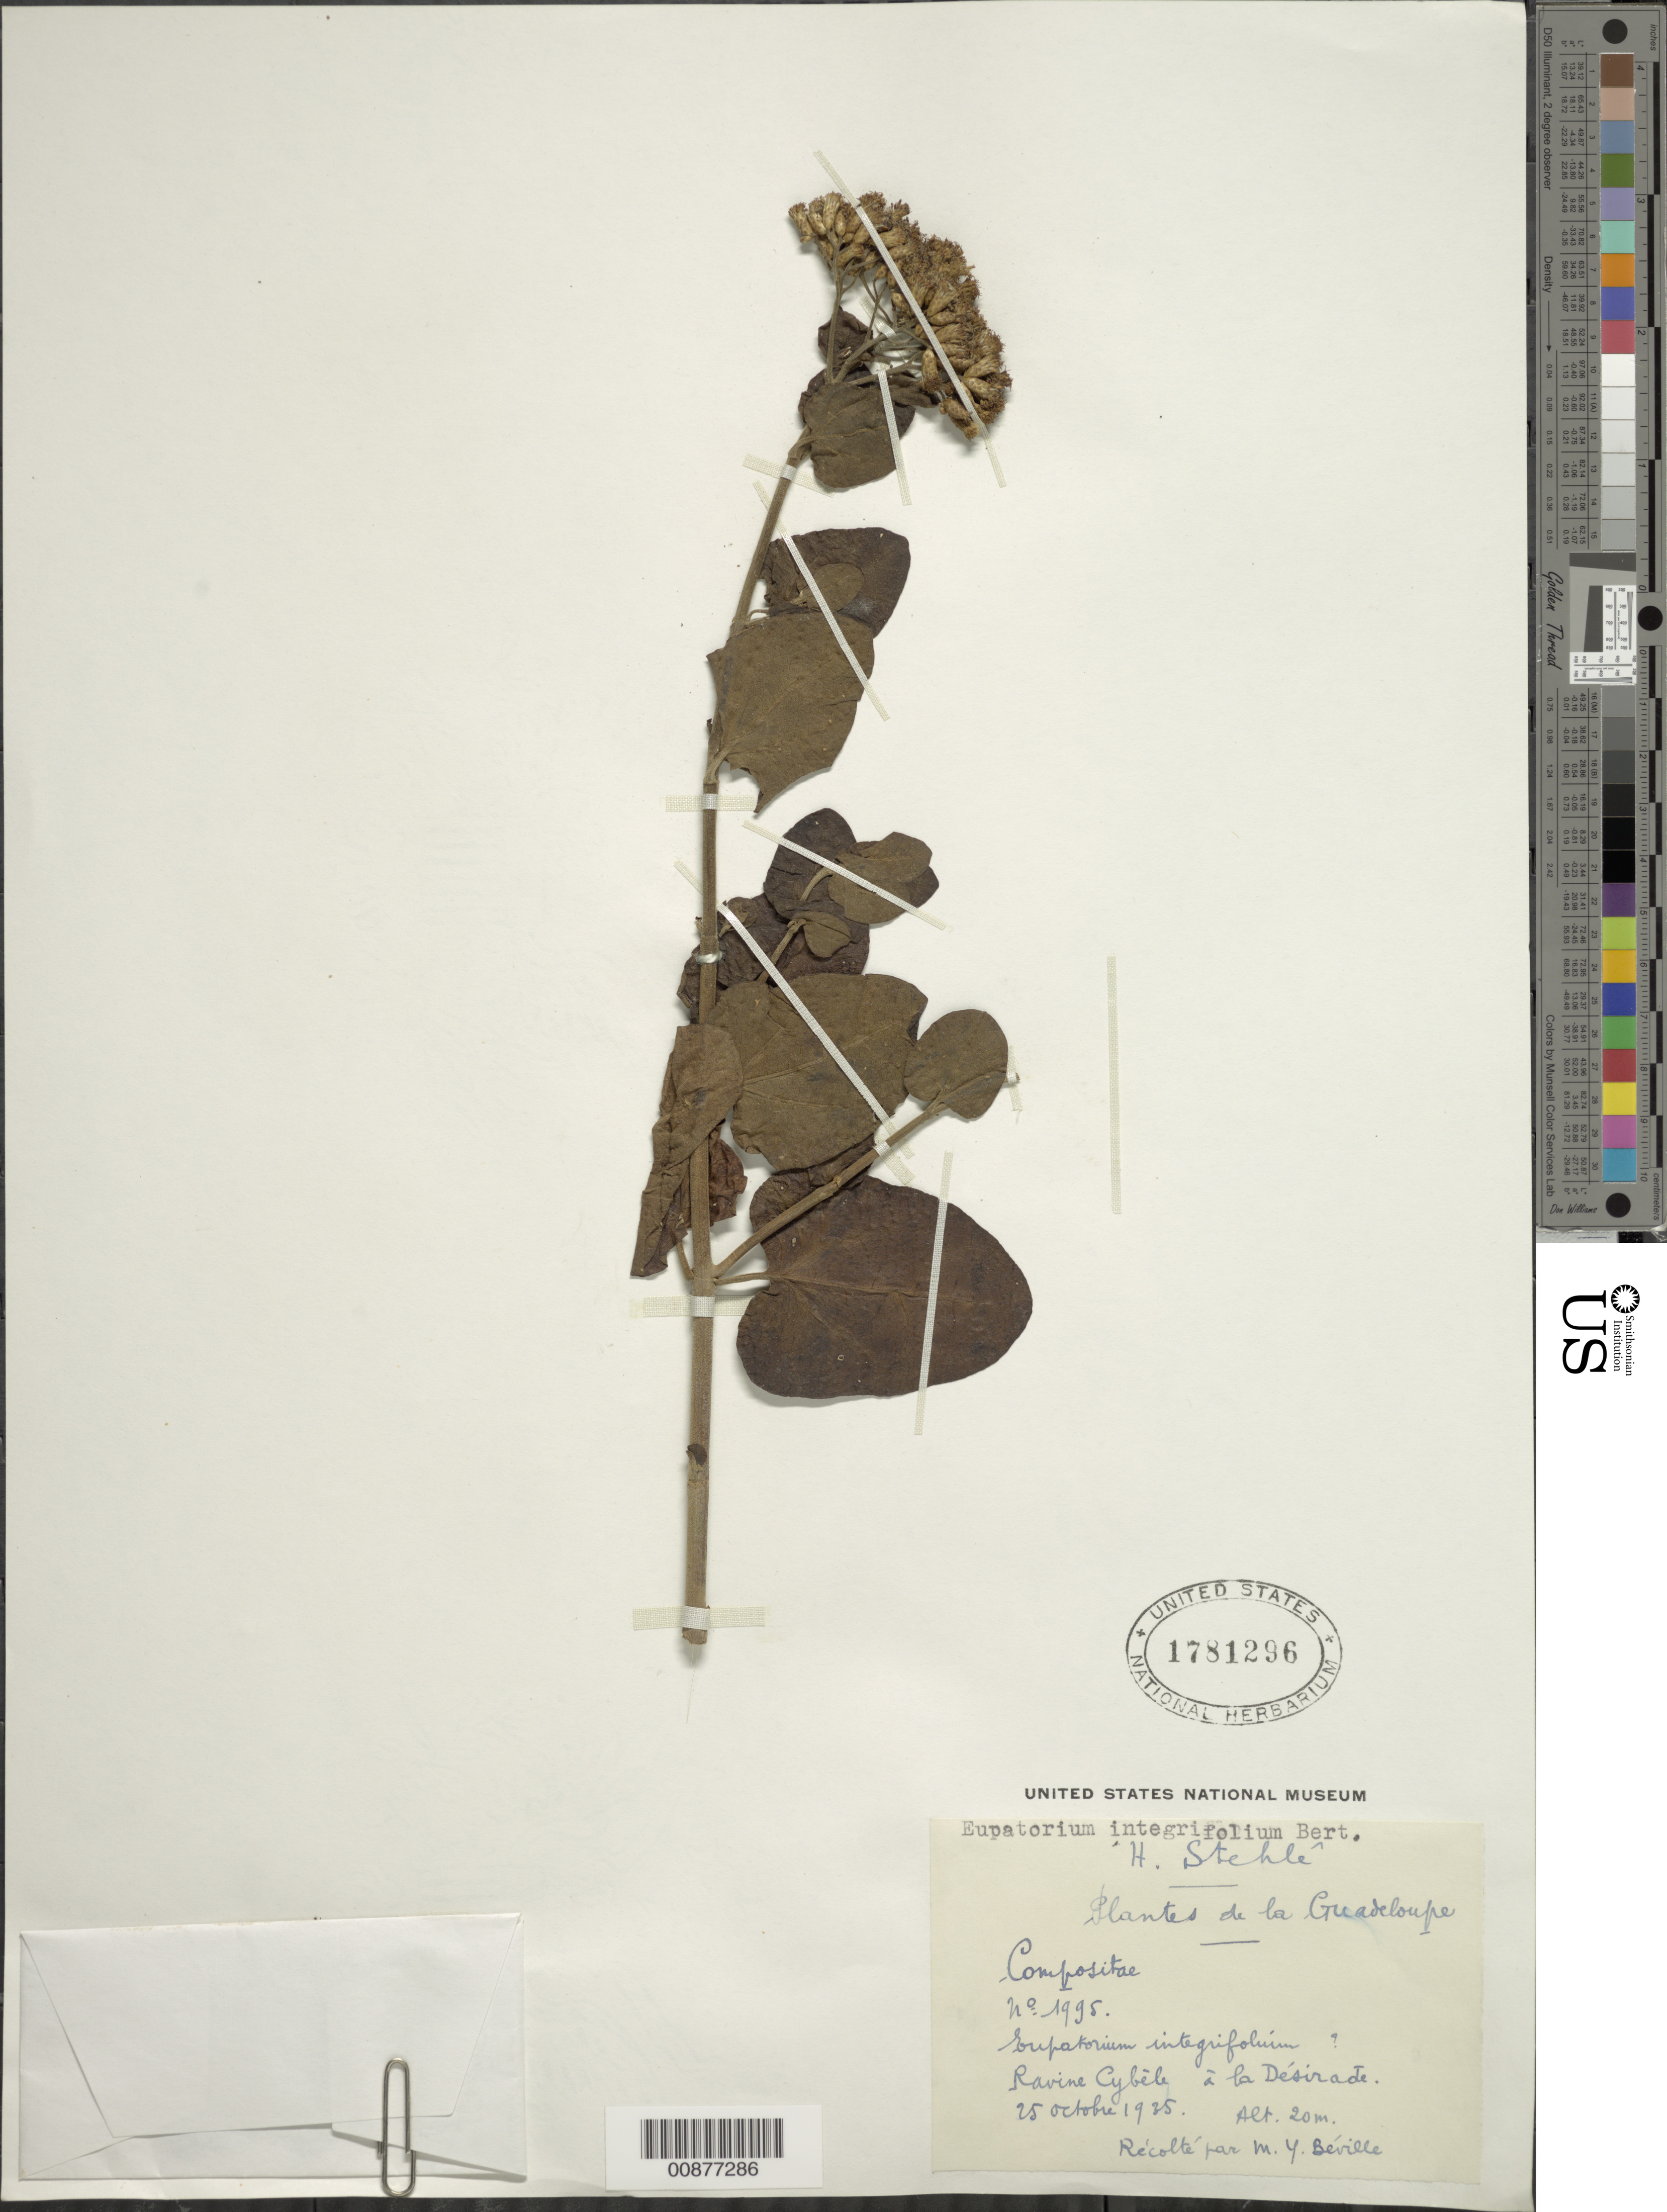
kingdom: Plantae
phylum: Tracheophyta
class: Magnoliopsida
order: Asterales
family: Asteraceae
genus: Chromolaena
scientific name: Chromolaena integrifolia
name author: (Lam.) R.M. King & H. Rob.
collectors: H. Stehlé & M. Béville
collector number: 1995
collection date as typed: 25 Oct 1935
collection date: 1935-10-25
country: Guadeloupe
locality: Ravine Cybèle à la Désirade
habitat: Ravine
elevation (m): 20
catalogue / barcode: US 1781296